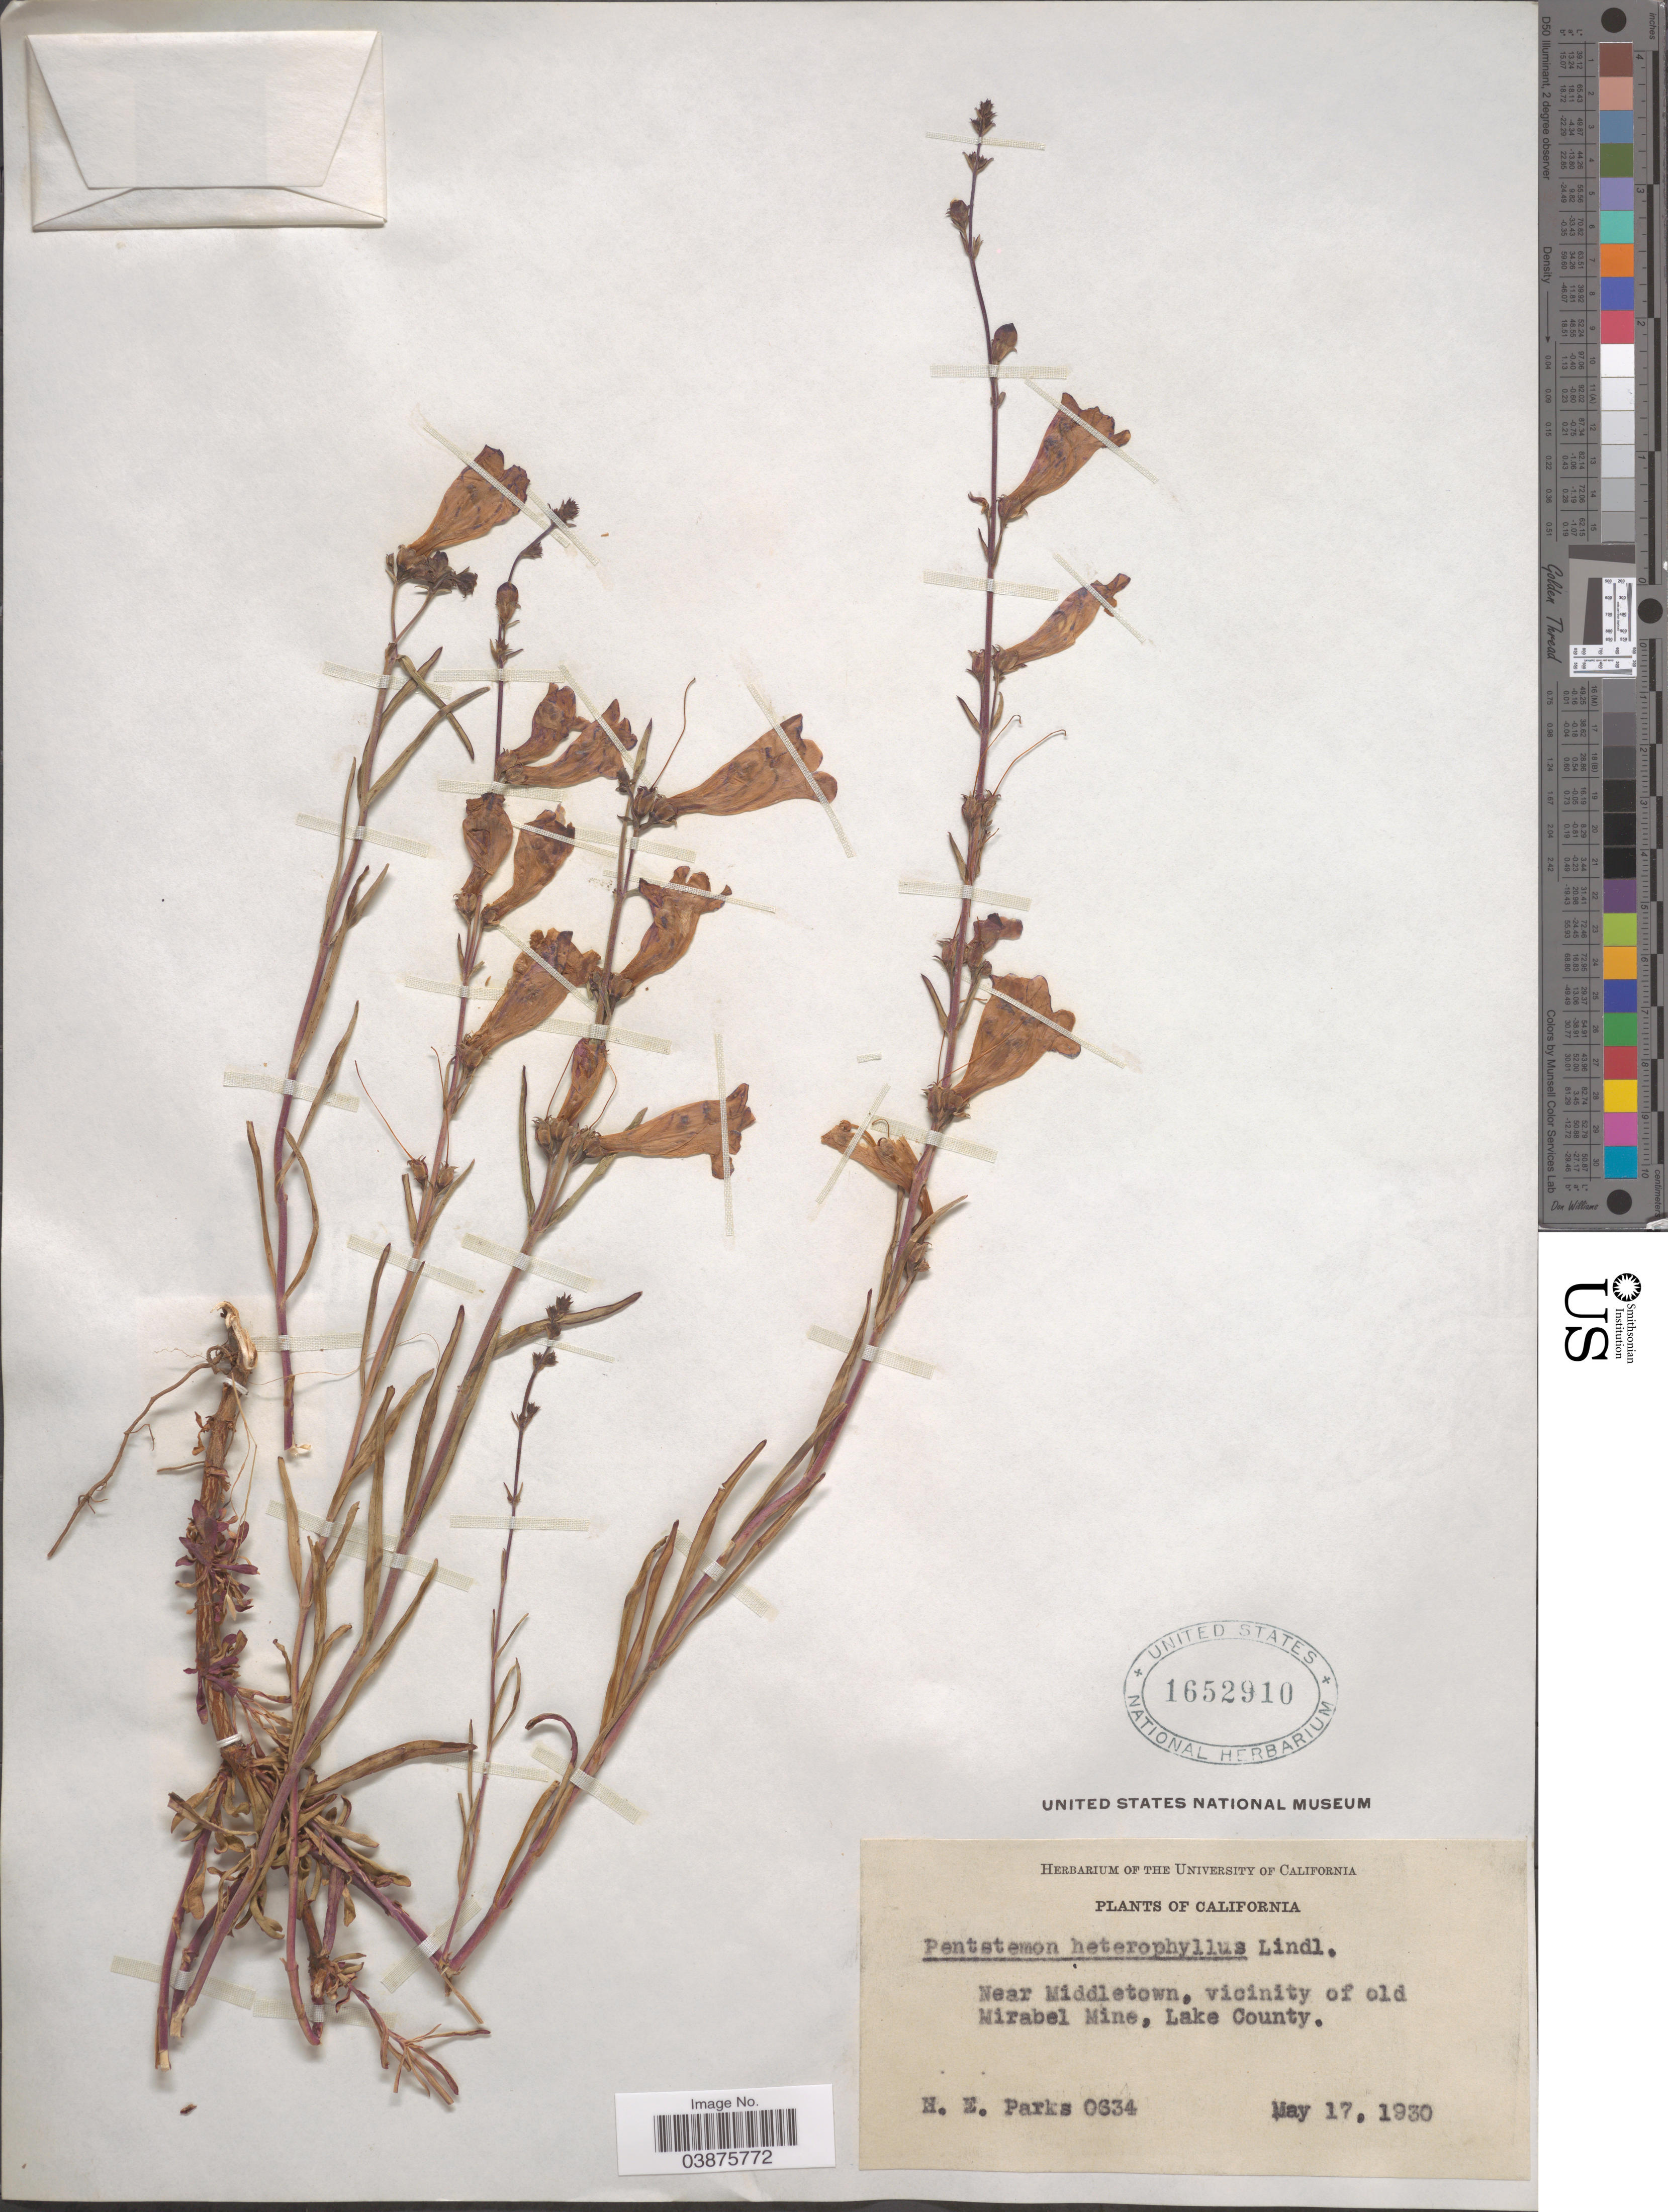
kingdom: Plantae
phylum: Tracheophyta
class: Magnoliopsida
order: Lamiales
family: Plantaginaceae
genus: Penstemon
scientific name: Penstemon heterophyllus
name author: Lindl.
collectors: H. E. Parks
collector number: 0334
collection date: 1930-05-17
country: United States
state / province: California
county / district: Lake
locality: Near Middletown, vicinity of old Mirabel Mine, Lake County.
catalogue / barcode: US 1652910